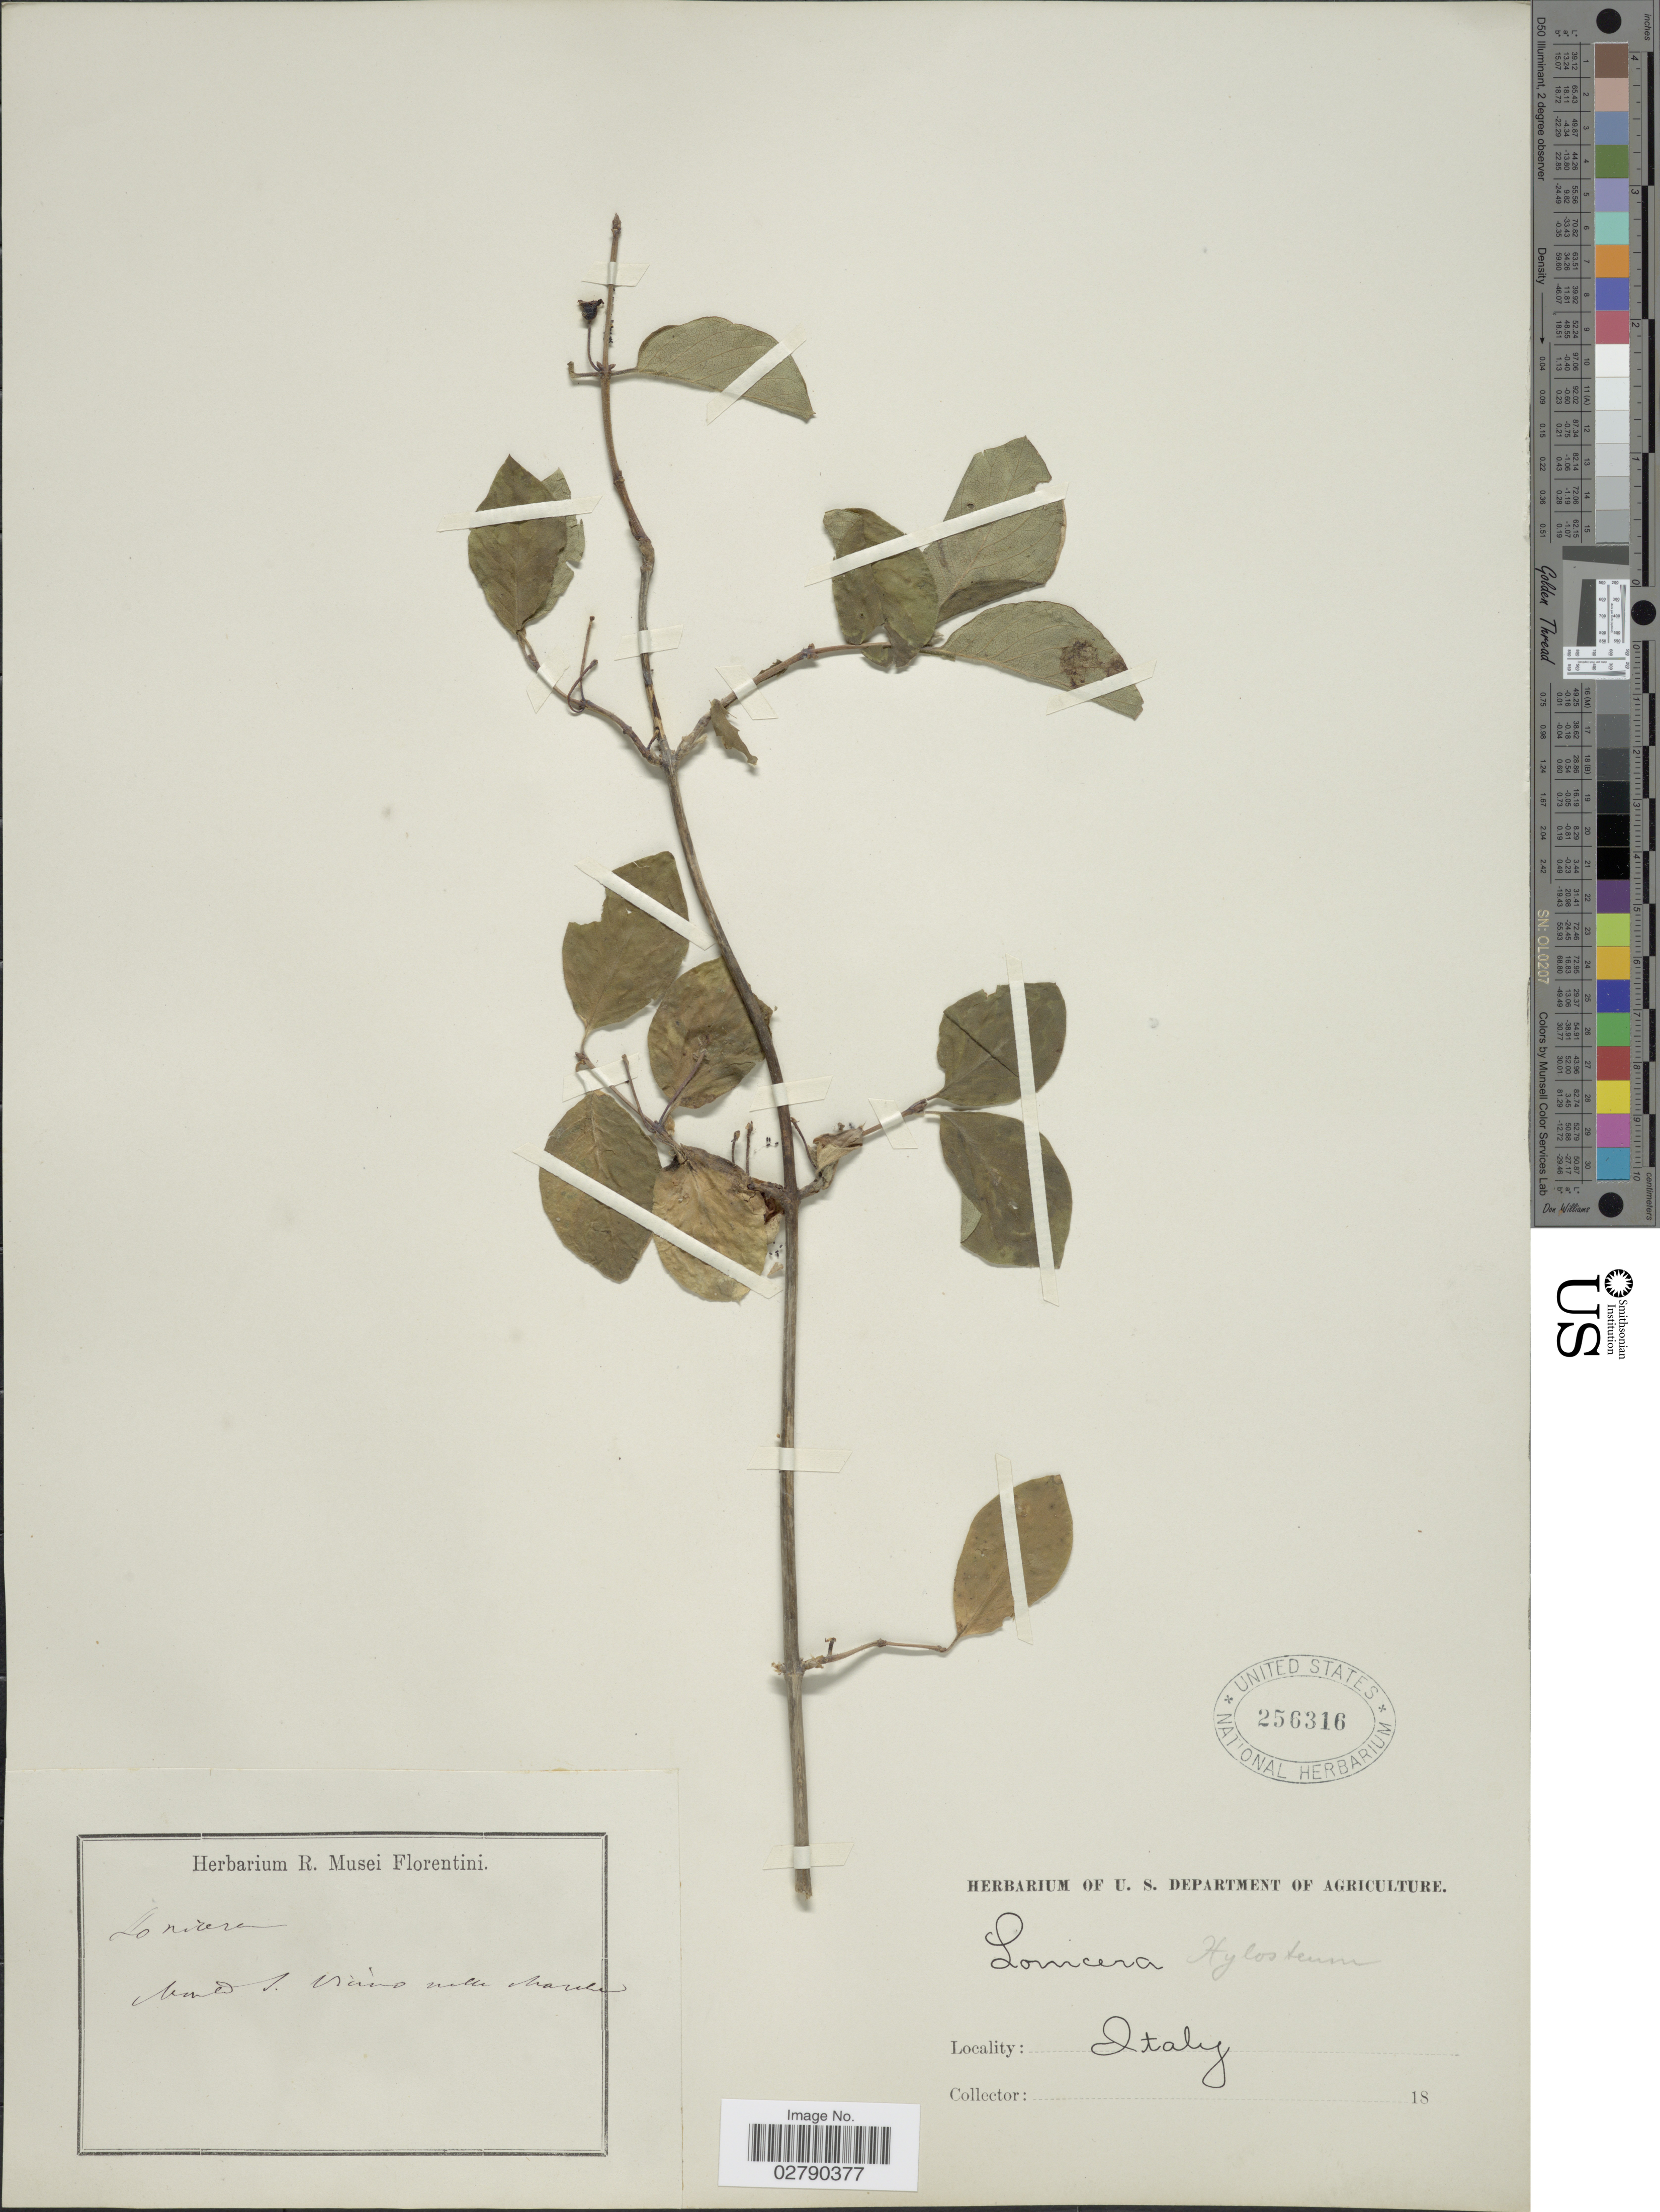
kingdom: Plantae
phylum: Tracheophyta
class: Magnoliopsida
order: Dipsacales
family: Caprifoliaceae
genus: Lonicera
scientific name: Lonicera xylosteum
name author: L.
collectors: Ex herb. R. Musei Florentini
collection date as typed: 18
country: Italy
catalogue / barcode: US 256316